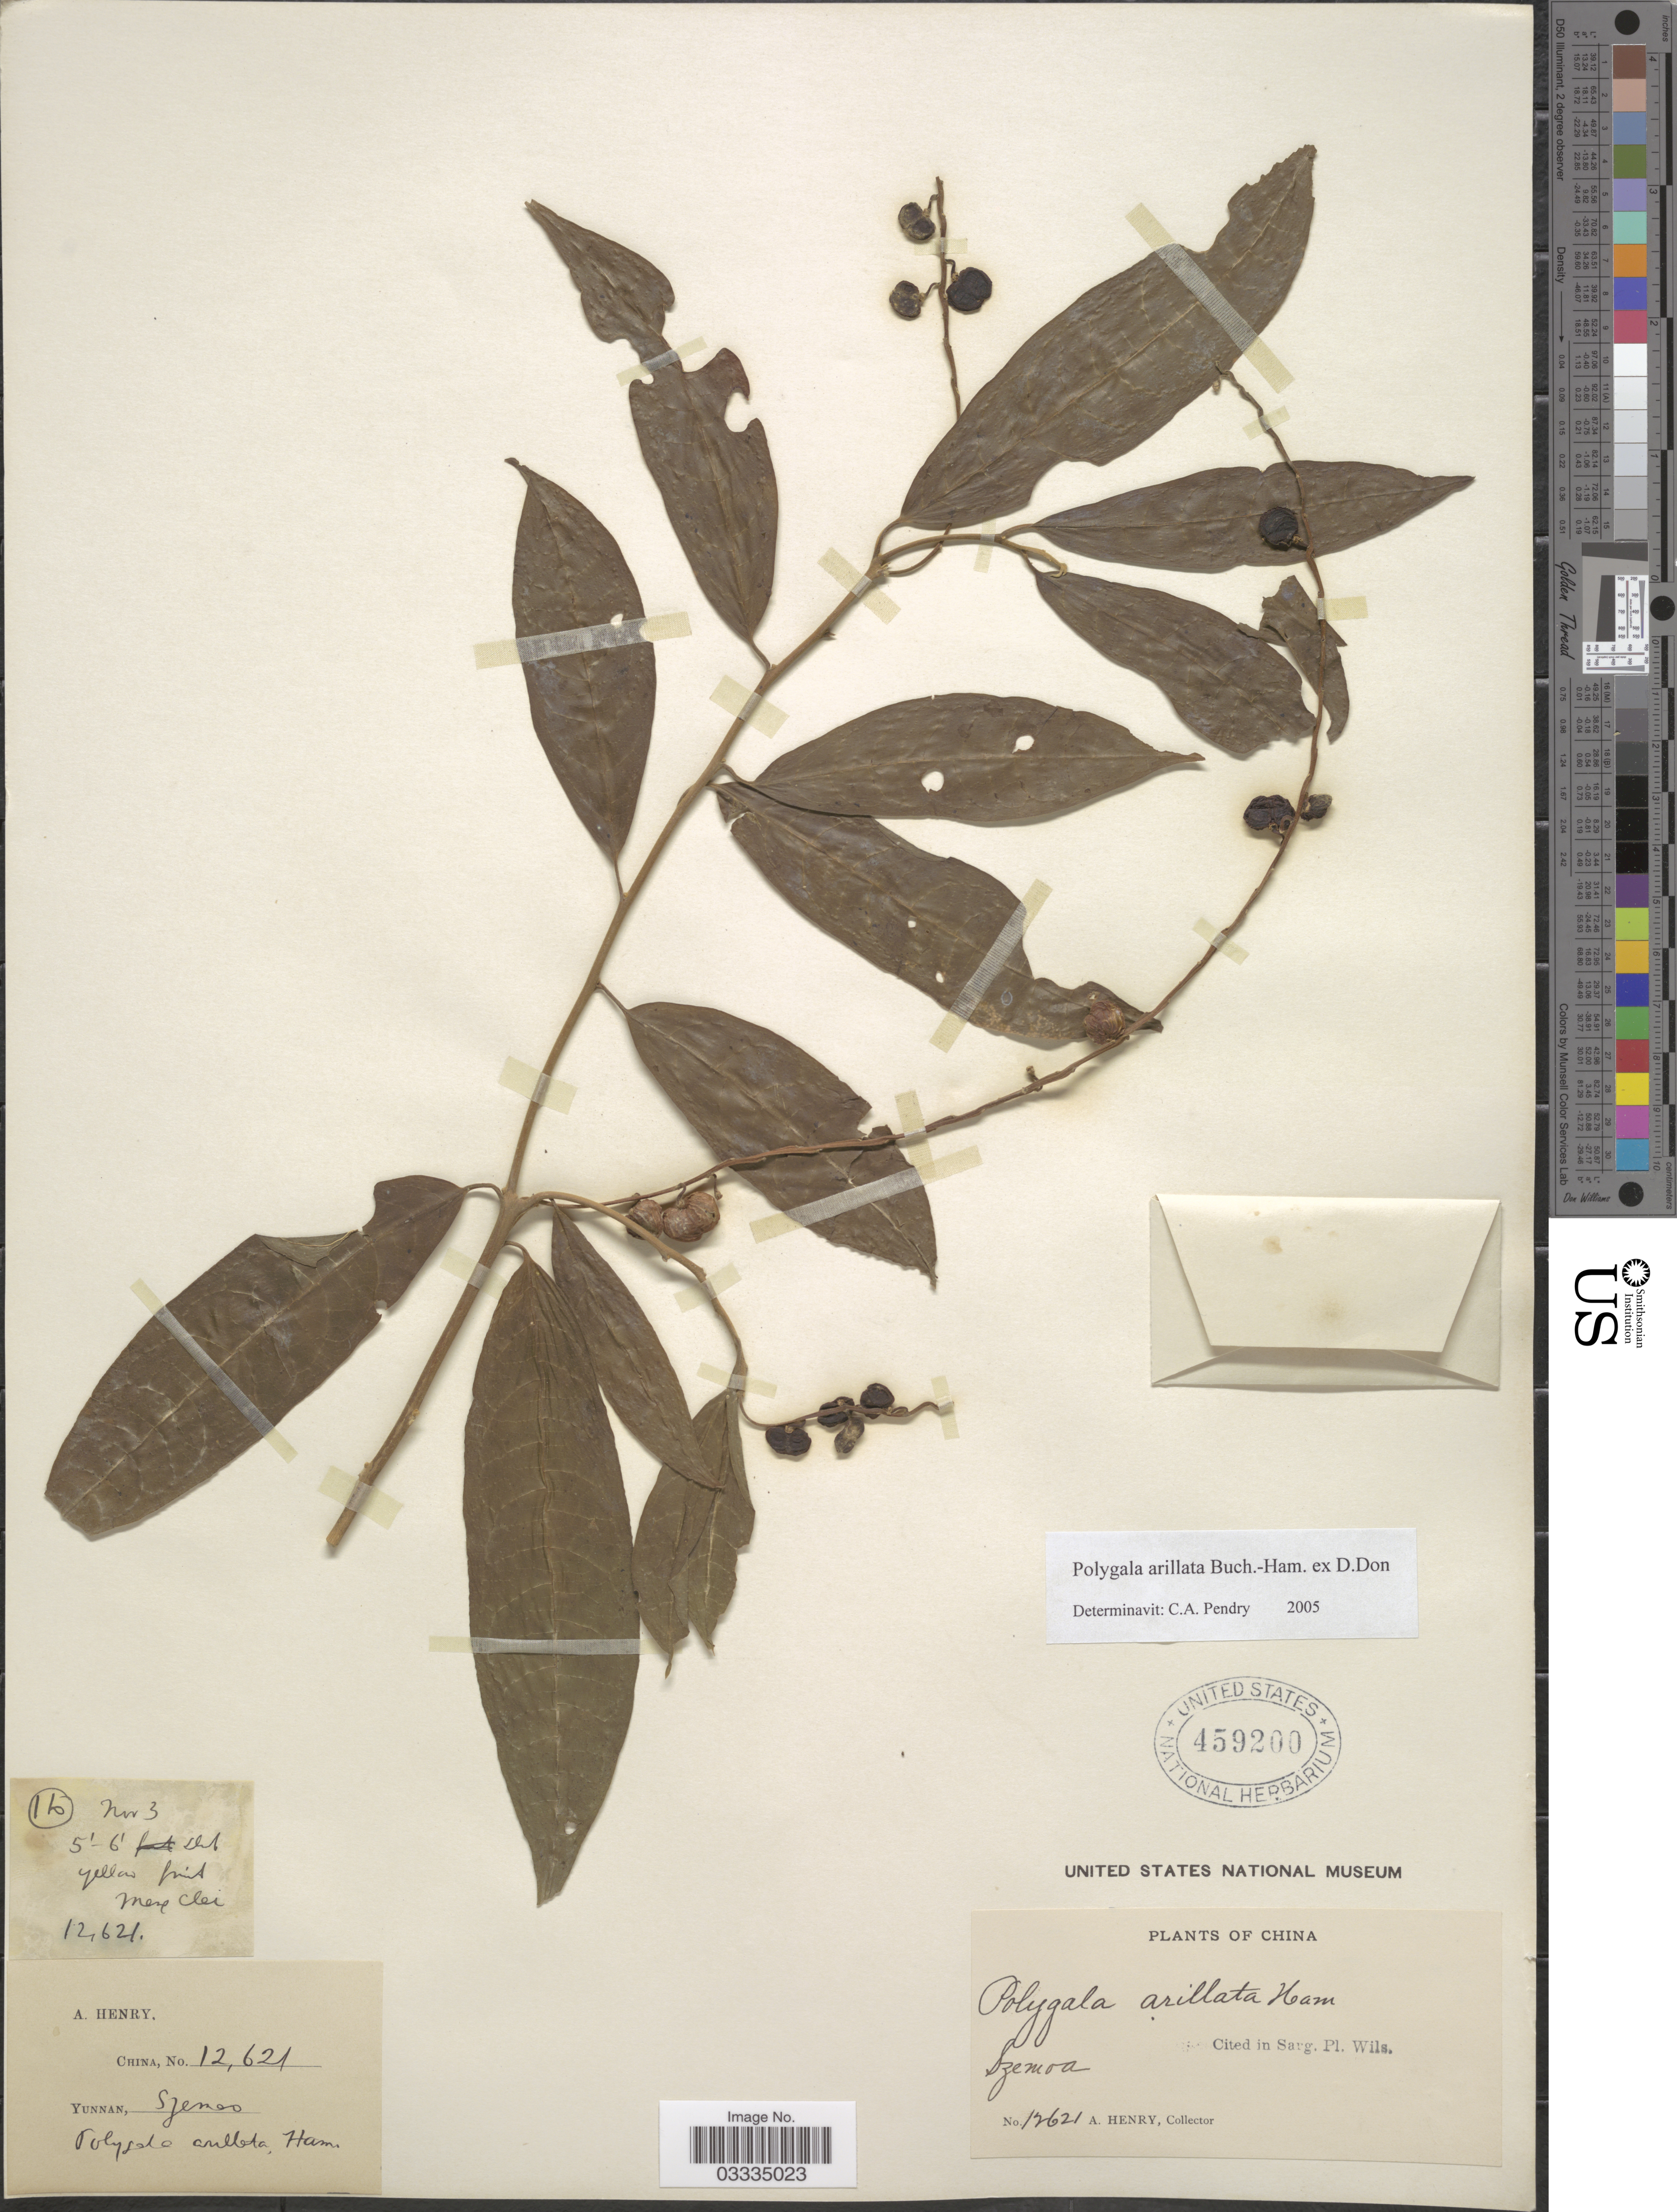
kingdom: Plantae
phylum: Tracheophyta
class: Magnoliopsida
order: Fabales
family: Polygalaceae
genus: Polygala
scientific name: Polygala arillata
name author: Buch.-Ham. ex D. Don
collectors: A. Henry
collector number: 12621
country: China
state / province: Yunnan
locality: Szemoa.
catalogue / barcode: US 459200